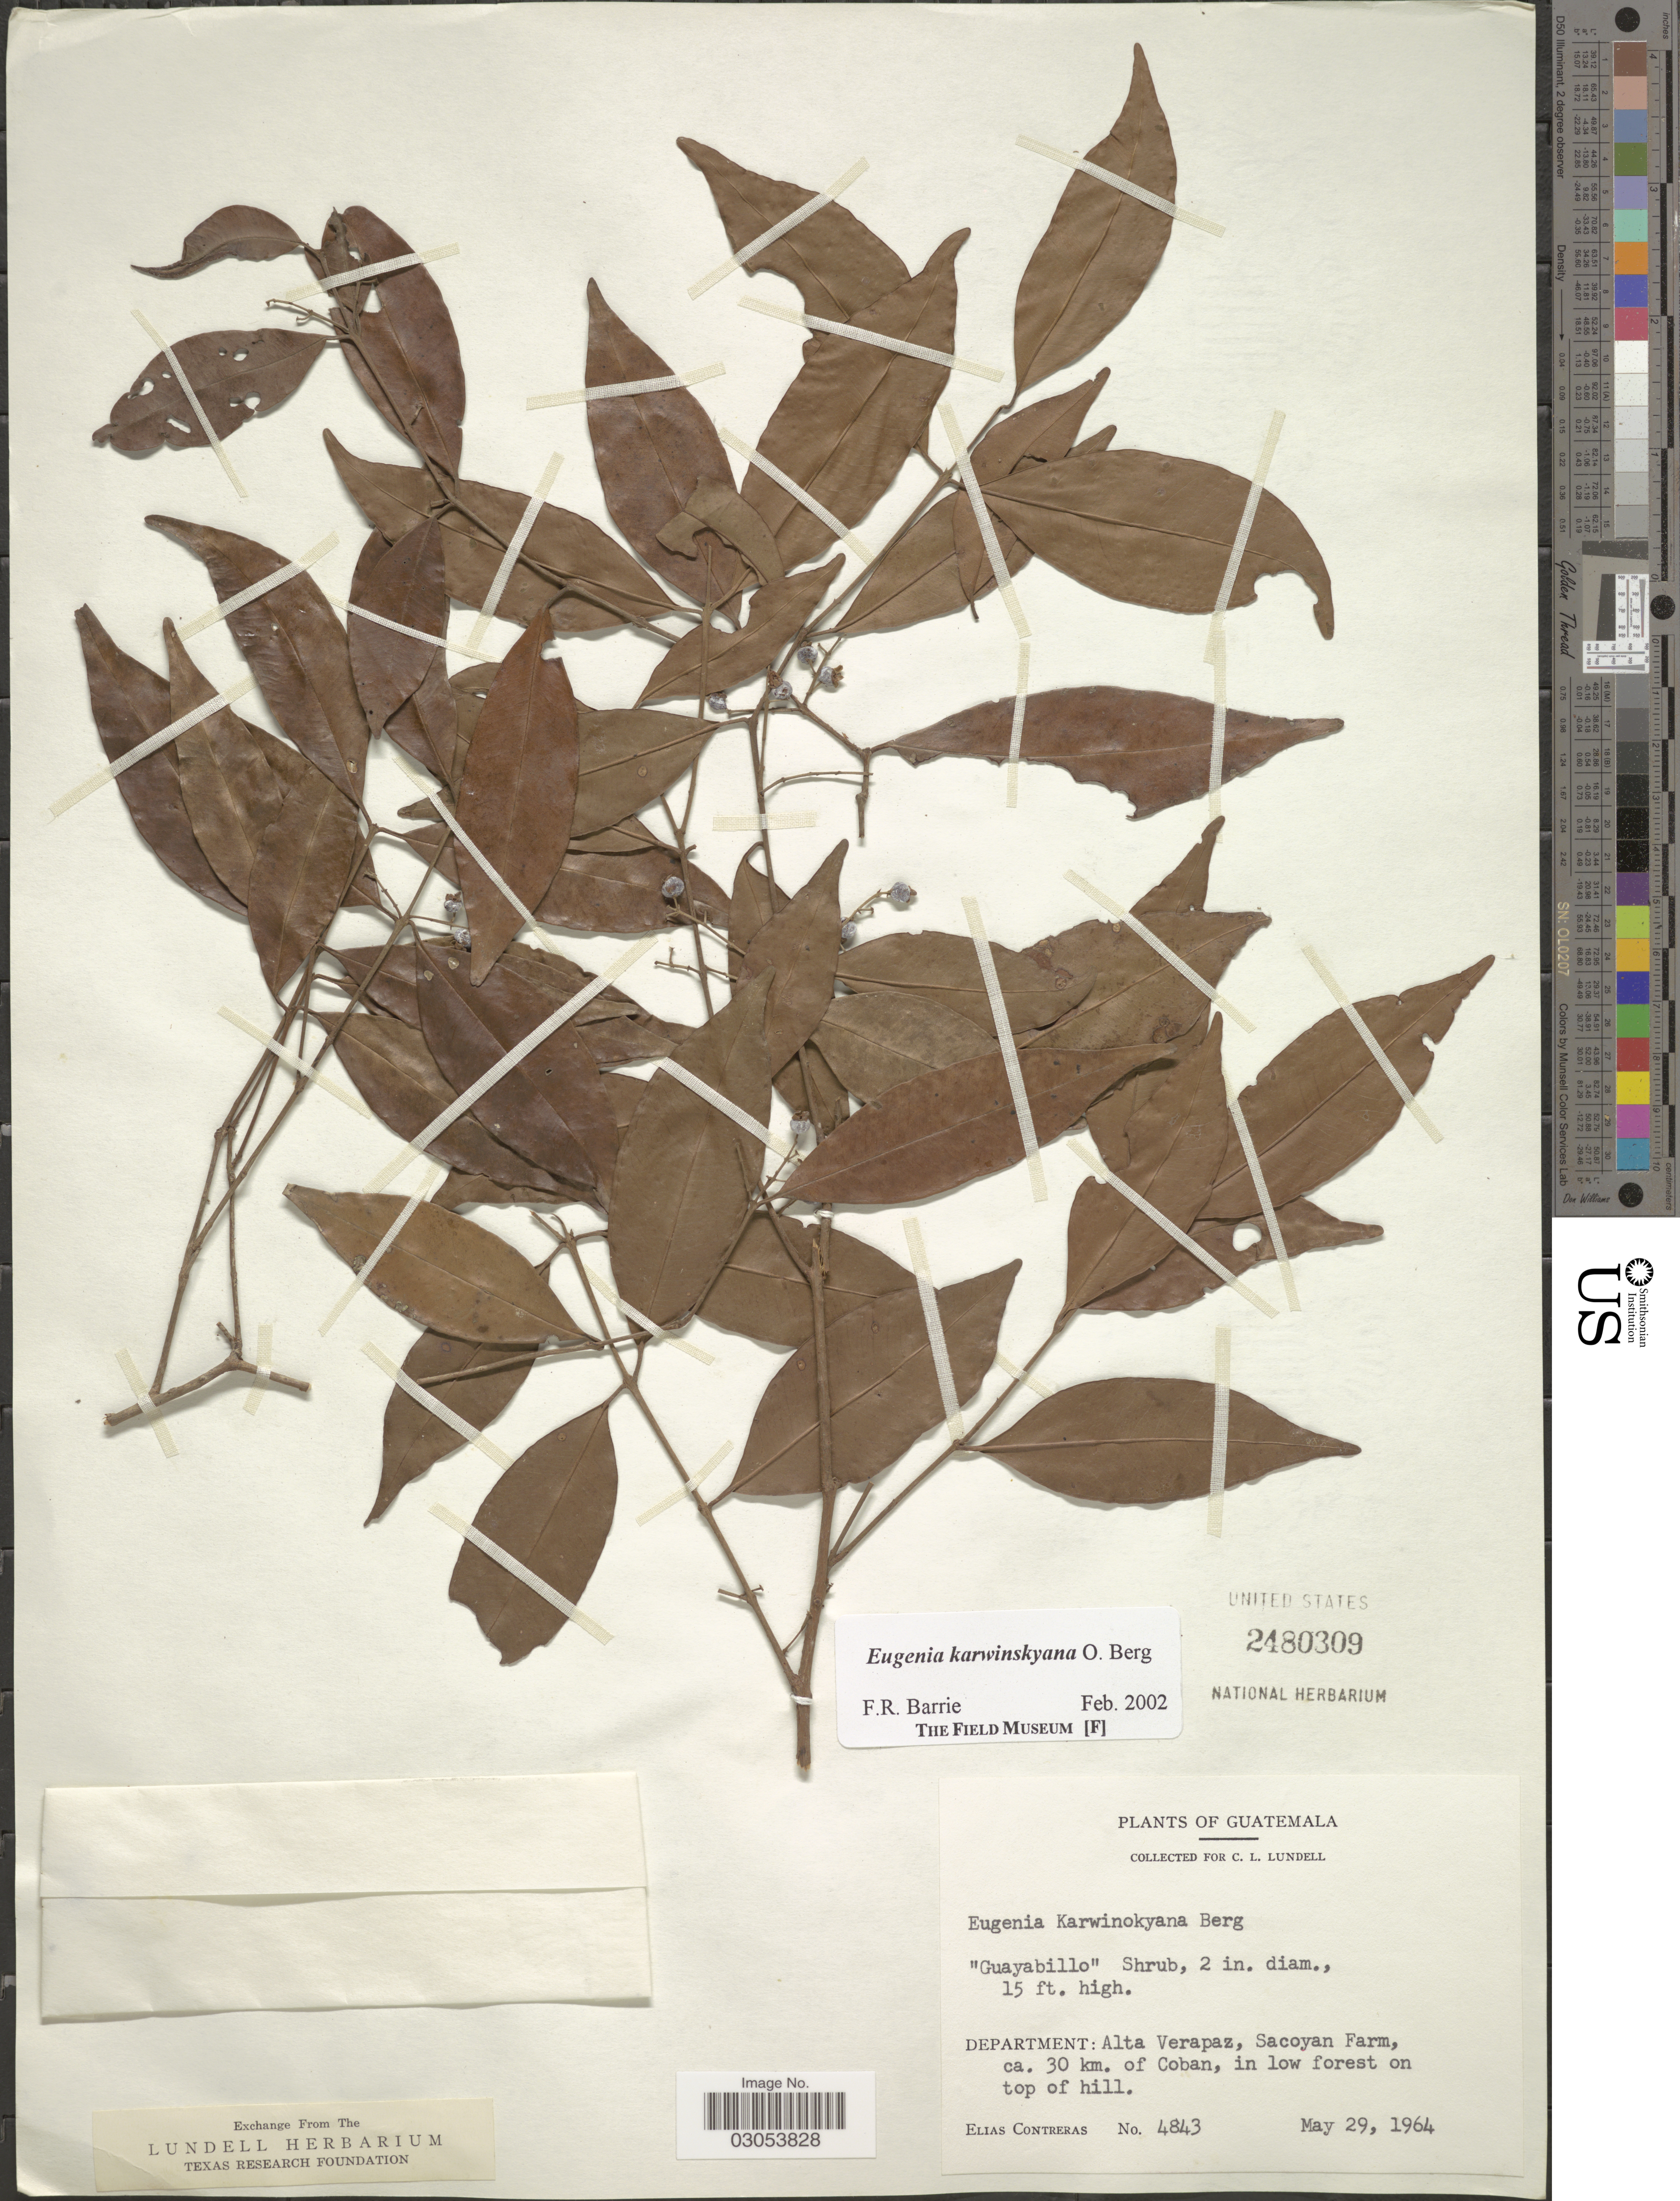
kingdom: Plantae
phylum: Tracheophyta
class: Magnoliopsida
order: Myrtales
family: Myrtaceae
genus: Eugenia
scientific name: Eugenia karwinskyana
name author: O. Berg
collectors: E. Contreras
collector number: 4843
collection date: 1964-05-29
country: Guatemala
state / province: Alta Verapaz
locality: Department: Alta Verapaz, Sacoyan Farm, ca. 30 km. of Coban.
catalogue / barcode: US 2480309